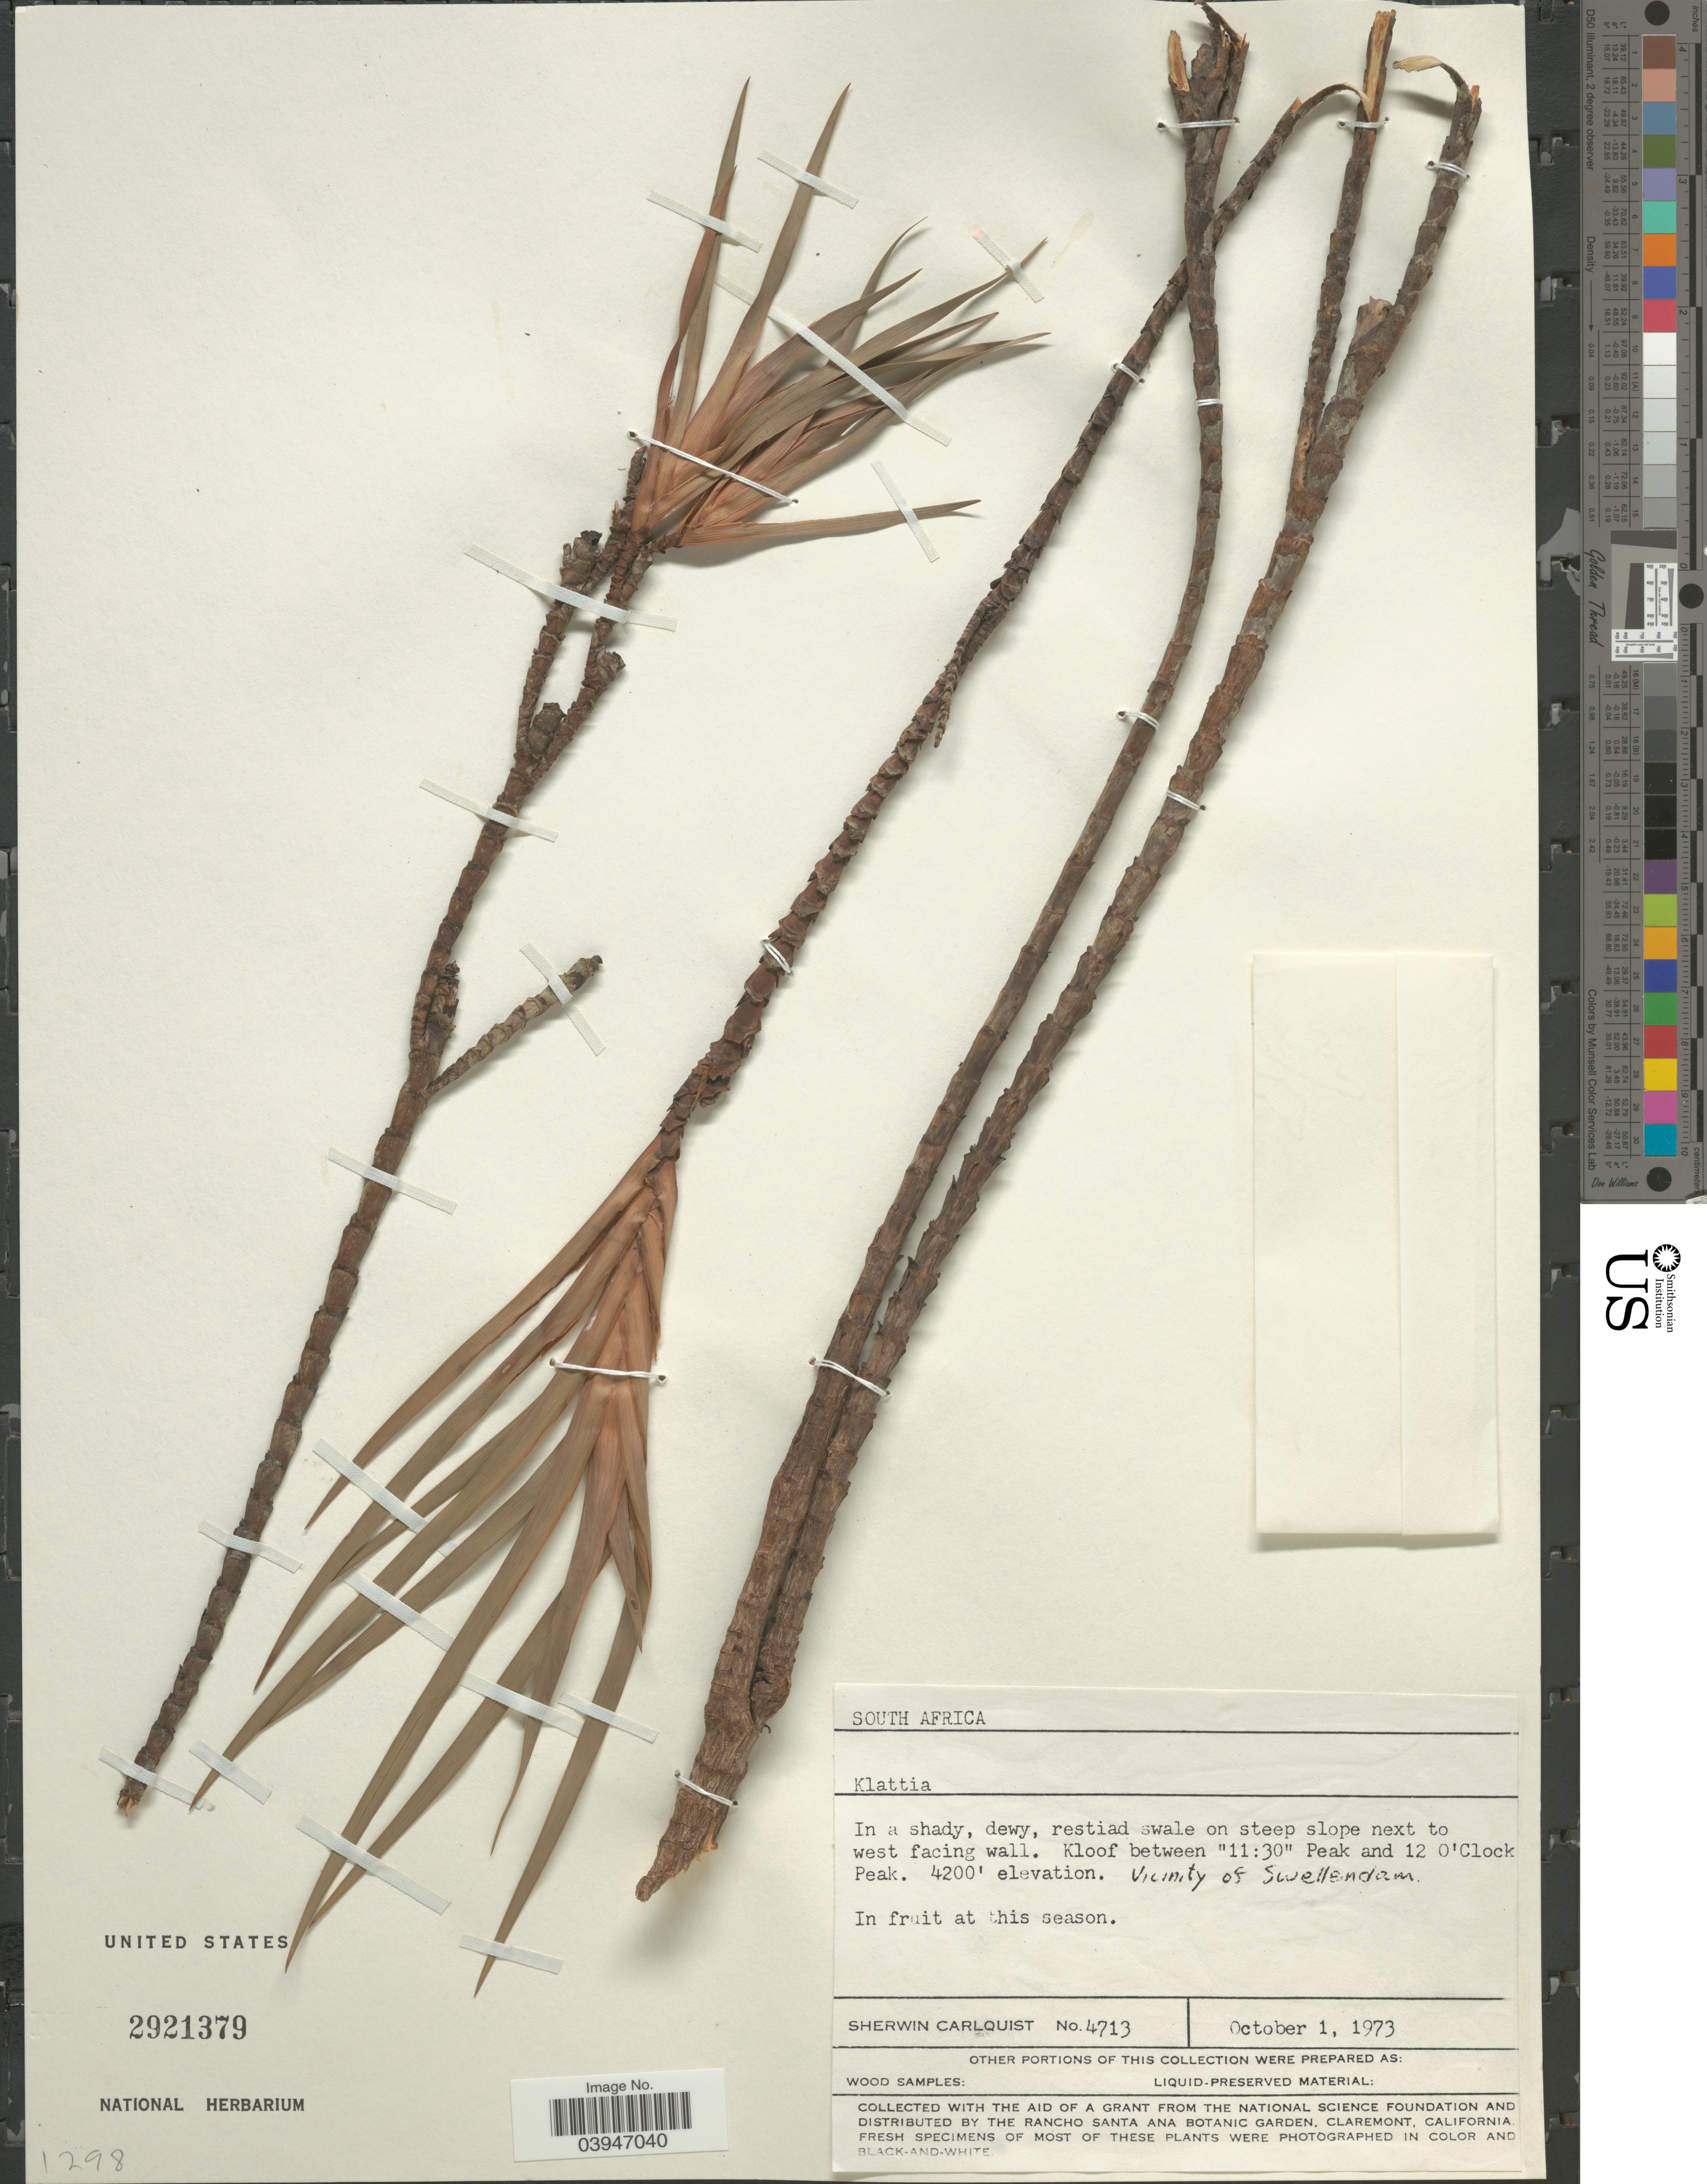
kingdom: Plantae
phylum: Tracheophyta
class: Liliopsida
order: Asparagales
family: Iridaceae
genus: Klattia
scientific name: Klattia sp.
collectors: S. Carlquist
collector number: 4713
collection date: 1973-10-01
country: South Africa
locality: On steep slope next to west facing wall. Kloof between "11:30" Peak and 12 O'Clock Peak. Vicinity of Swellendam.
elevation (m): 1280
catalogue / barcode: US 2921379